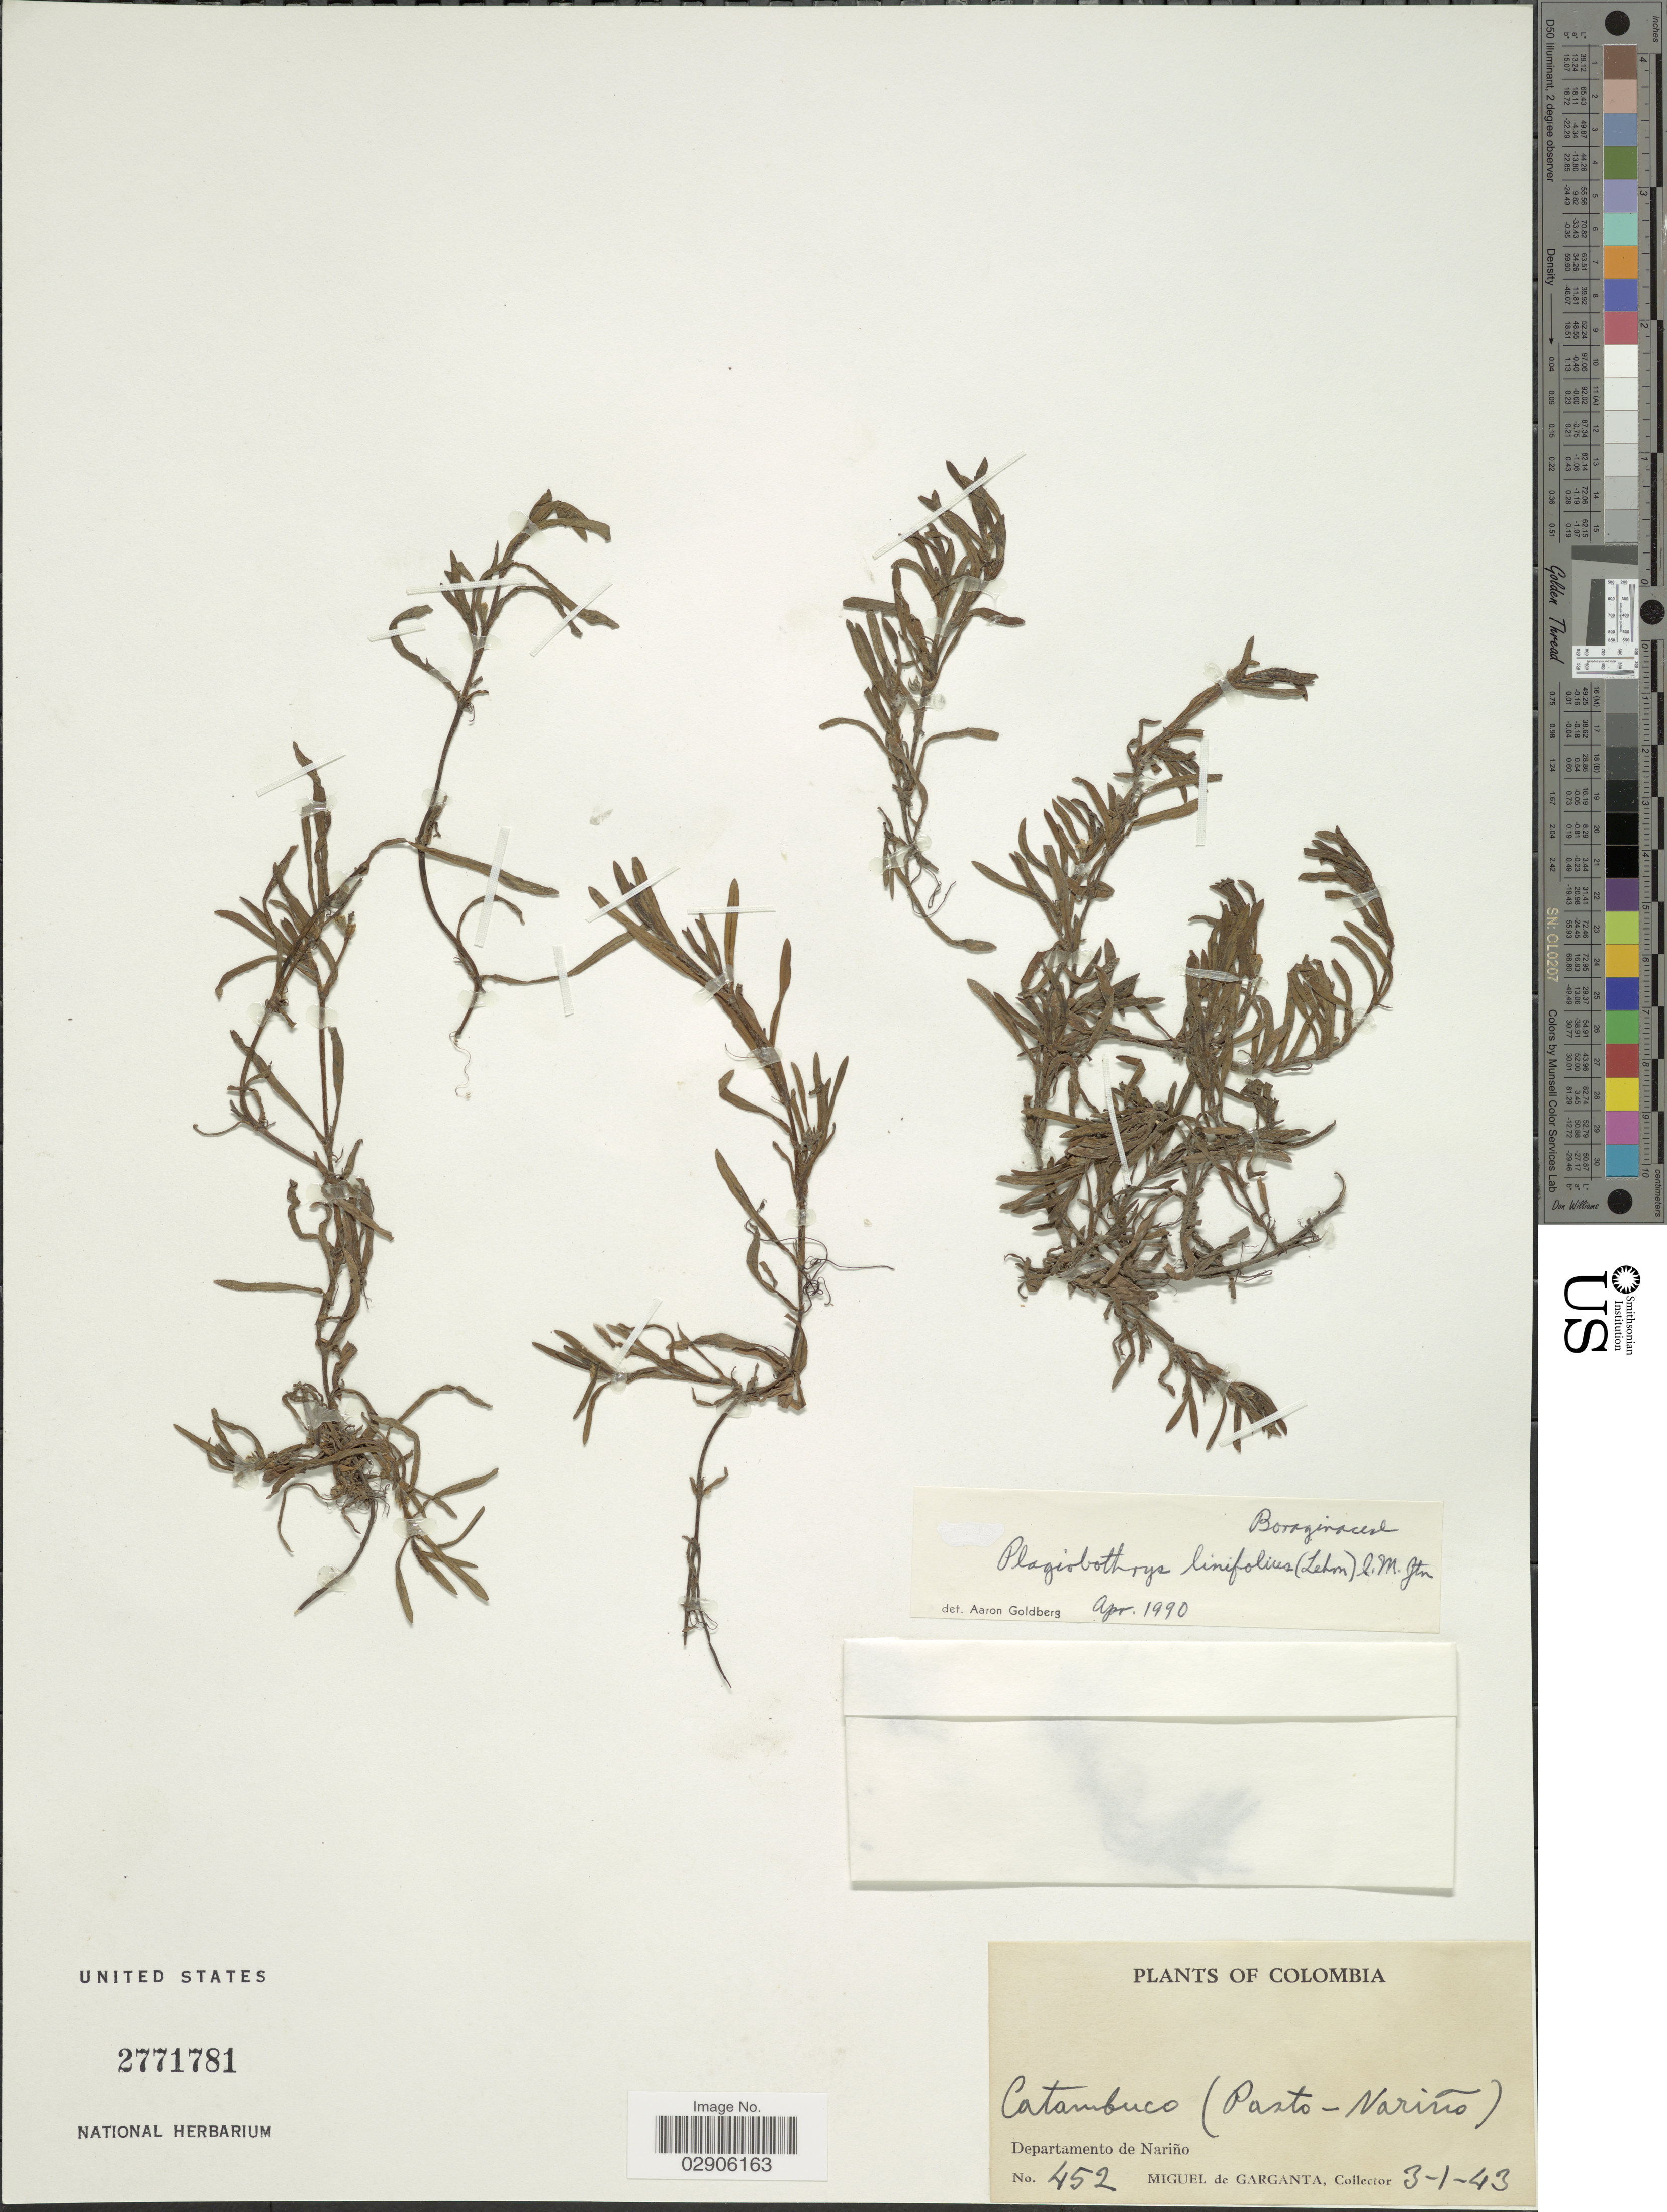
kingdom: Plantae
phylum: Tracheophyta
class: Magnoliopsida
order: Boraginales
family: Boraginaceae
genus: Plagiobothrys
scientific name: Plagiobothrys linifolius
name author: (Willd. ex Lehm.) I.M. Johnst.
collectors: M. Garganta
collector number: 452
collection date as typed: Transcribed d/m/y: 3/1/43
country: Colombia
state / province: Nariño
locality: Catambuco (Pasto-Nariño) Departamento de Nariño.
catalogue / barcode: US 2771781